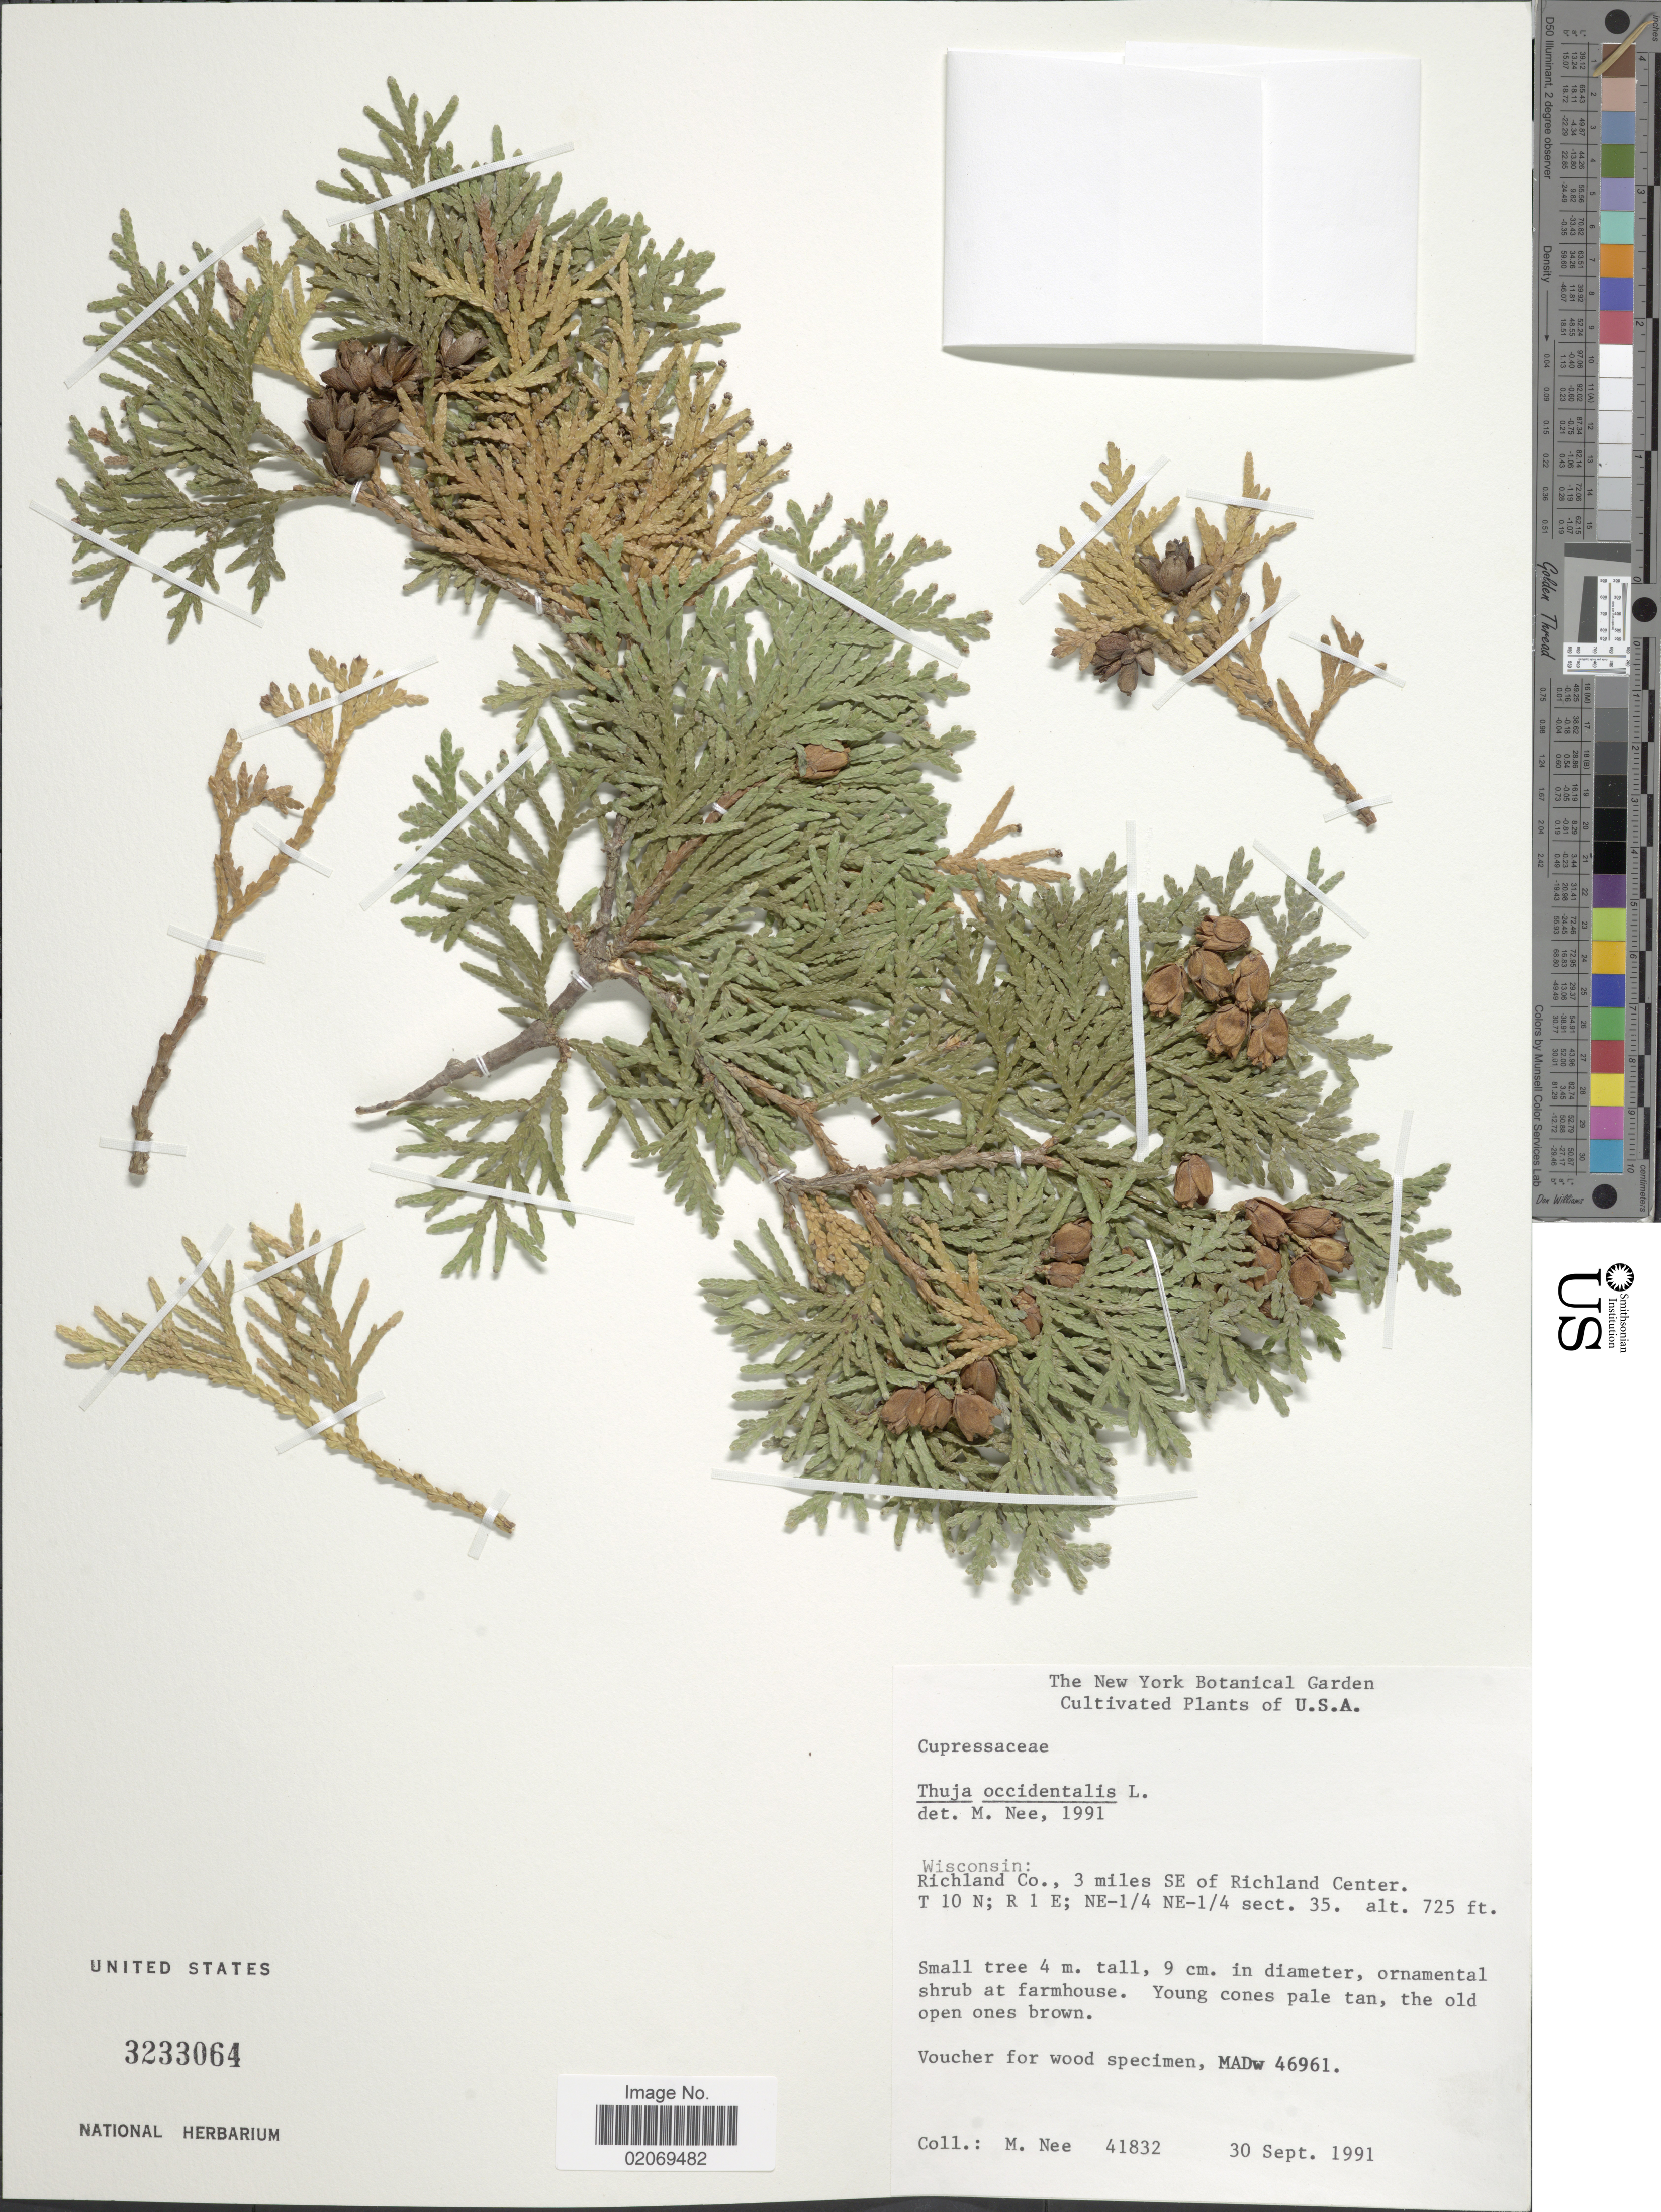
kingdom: Plantae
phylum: Tracheophyta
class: Pinopsida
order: Pinales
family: Cupressaceae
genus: Thuja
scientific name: Thuja occidentalis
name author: L.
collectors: M. Nee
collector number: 41832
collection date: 1991-09-30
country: United States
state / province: Wisconsin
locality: Wisconsin: Richland Co., 3 miles SE of Richland Center. T 10 n; R 1 RE; NE-¼ sect. 35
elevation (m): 221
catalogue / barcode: US 3233064